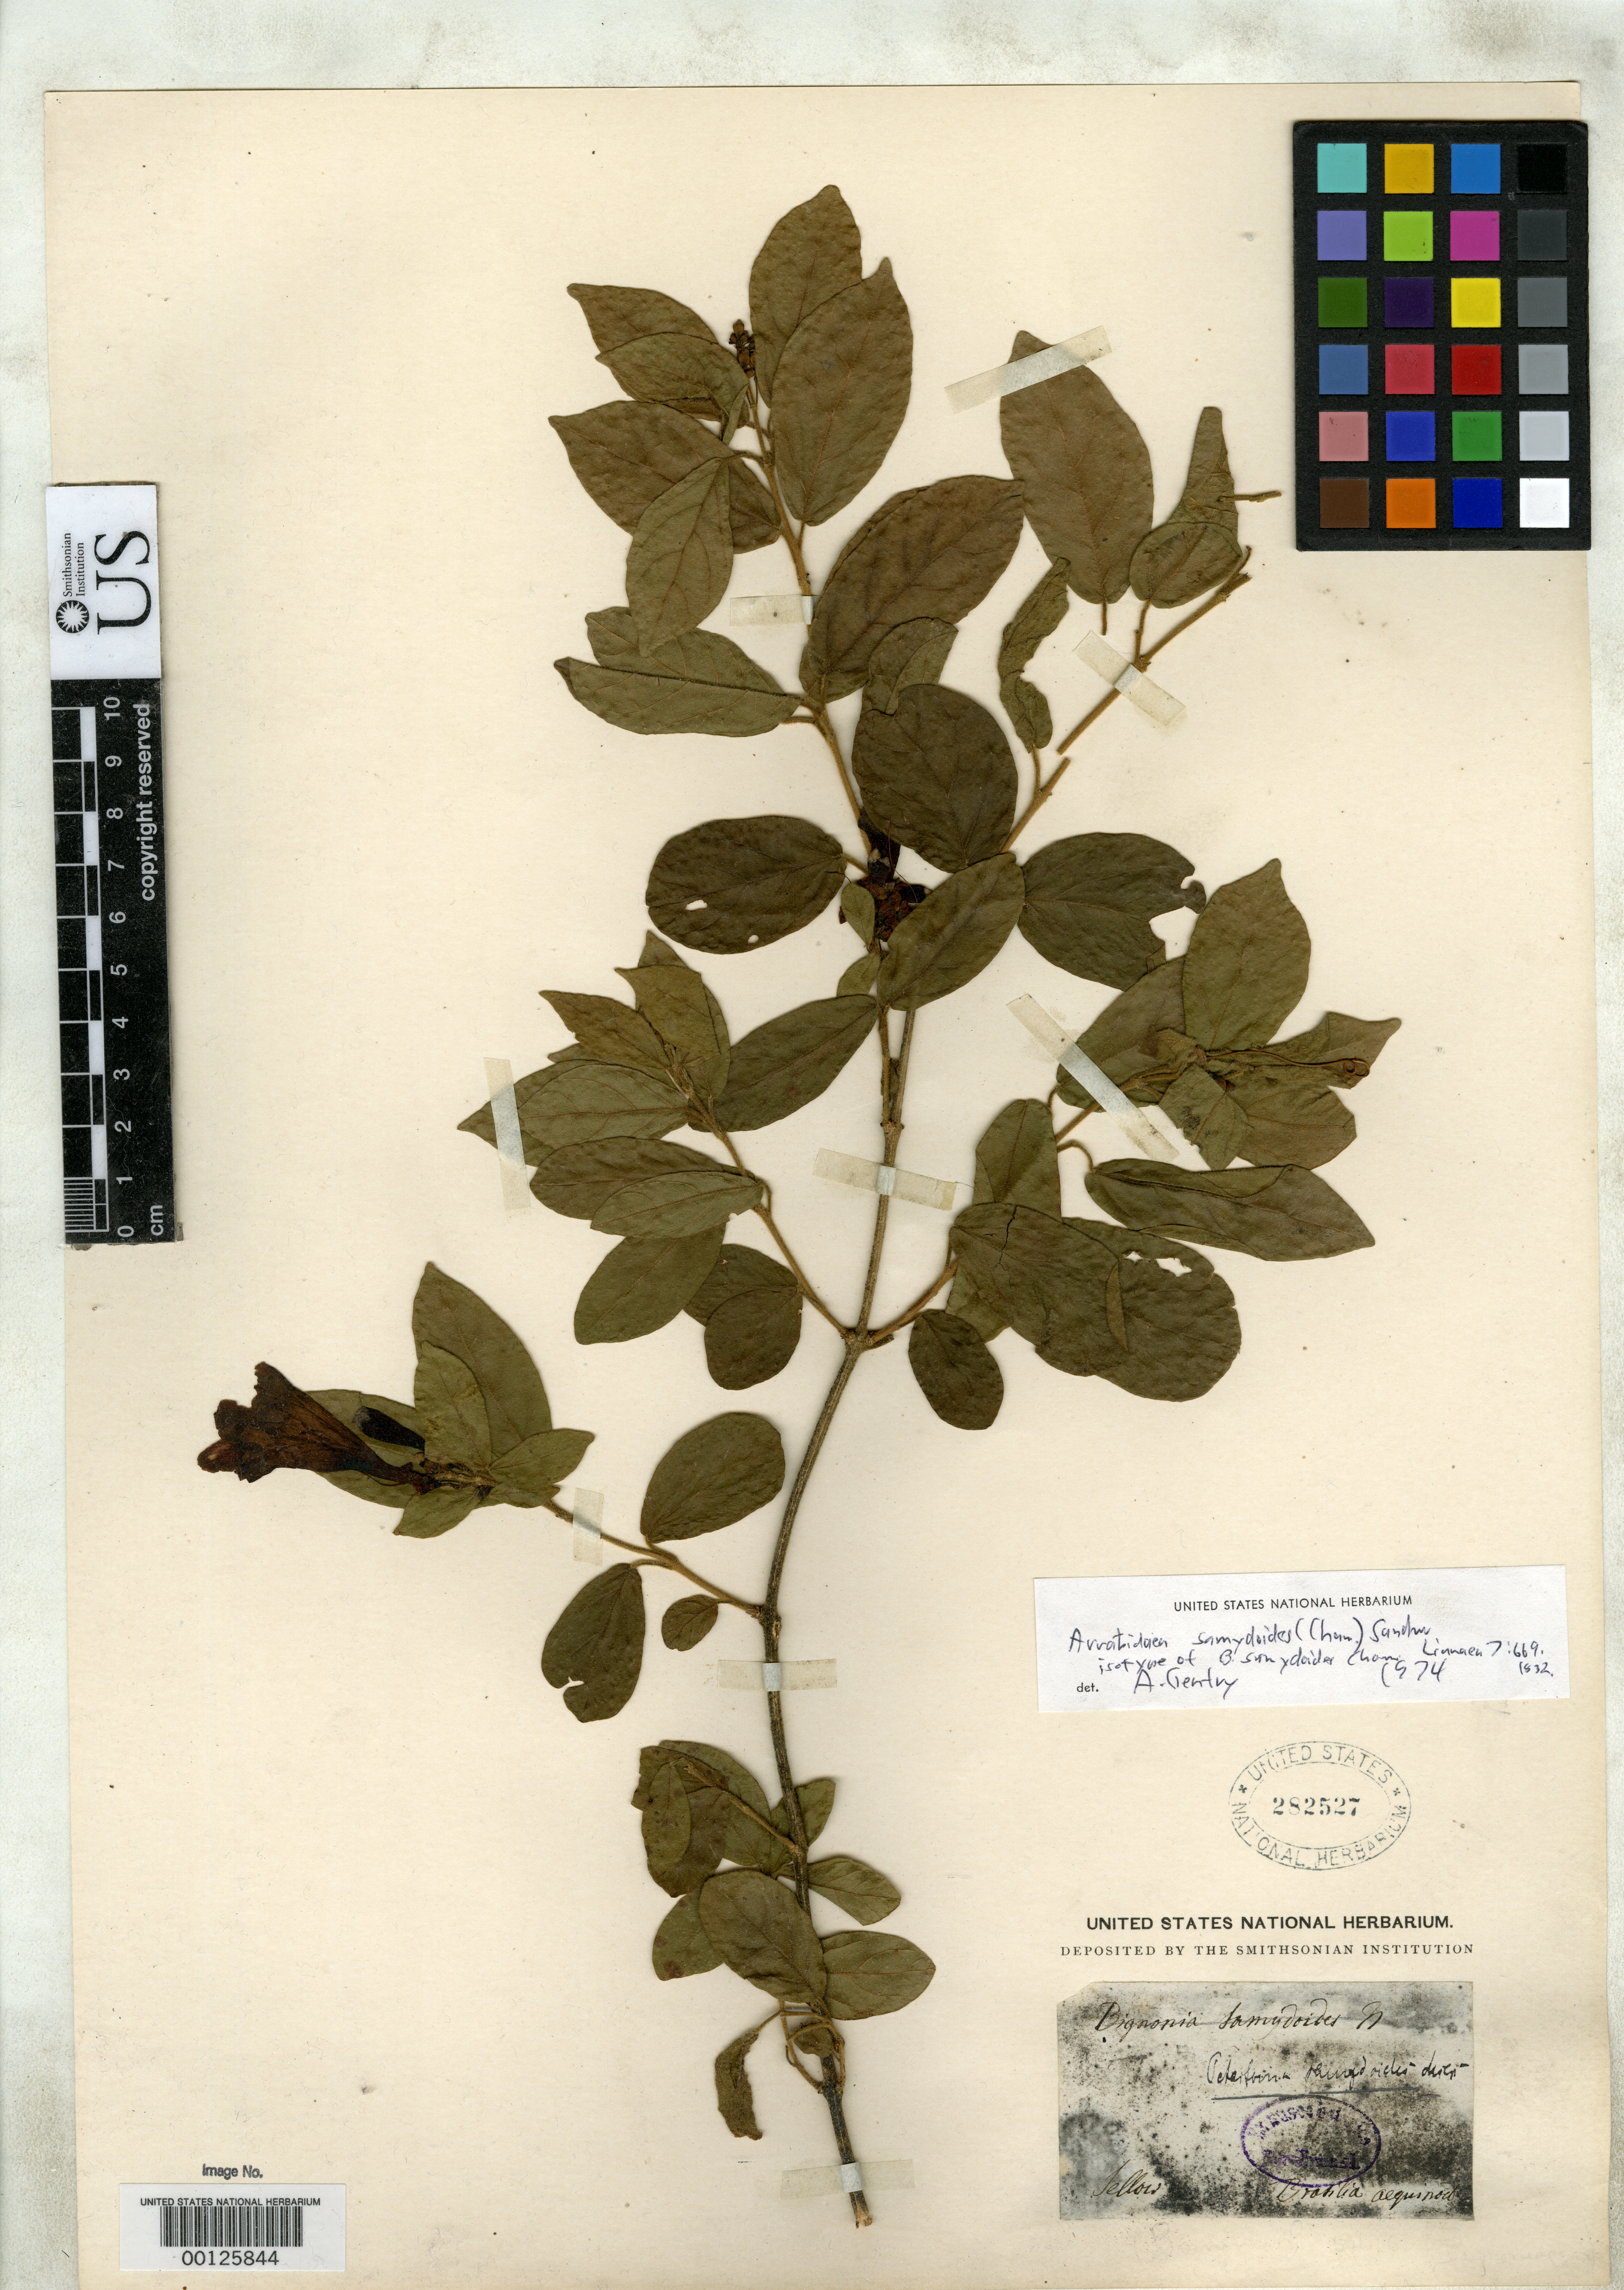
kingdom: Plantae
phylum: Tracheophyta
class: Magnoliopsida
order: Lamiales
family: Bignoniaceae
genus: Bignonia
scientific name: Bignonia samdoides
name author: Cham.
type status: Isotype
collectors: F. Sellow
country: Brazil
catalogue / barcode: US 282527